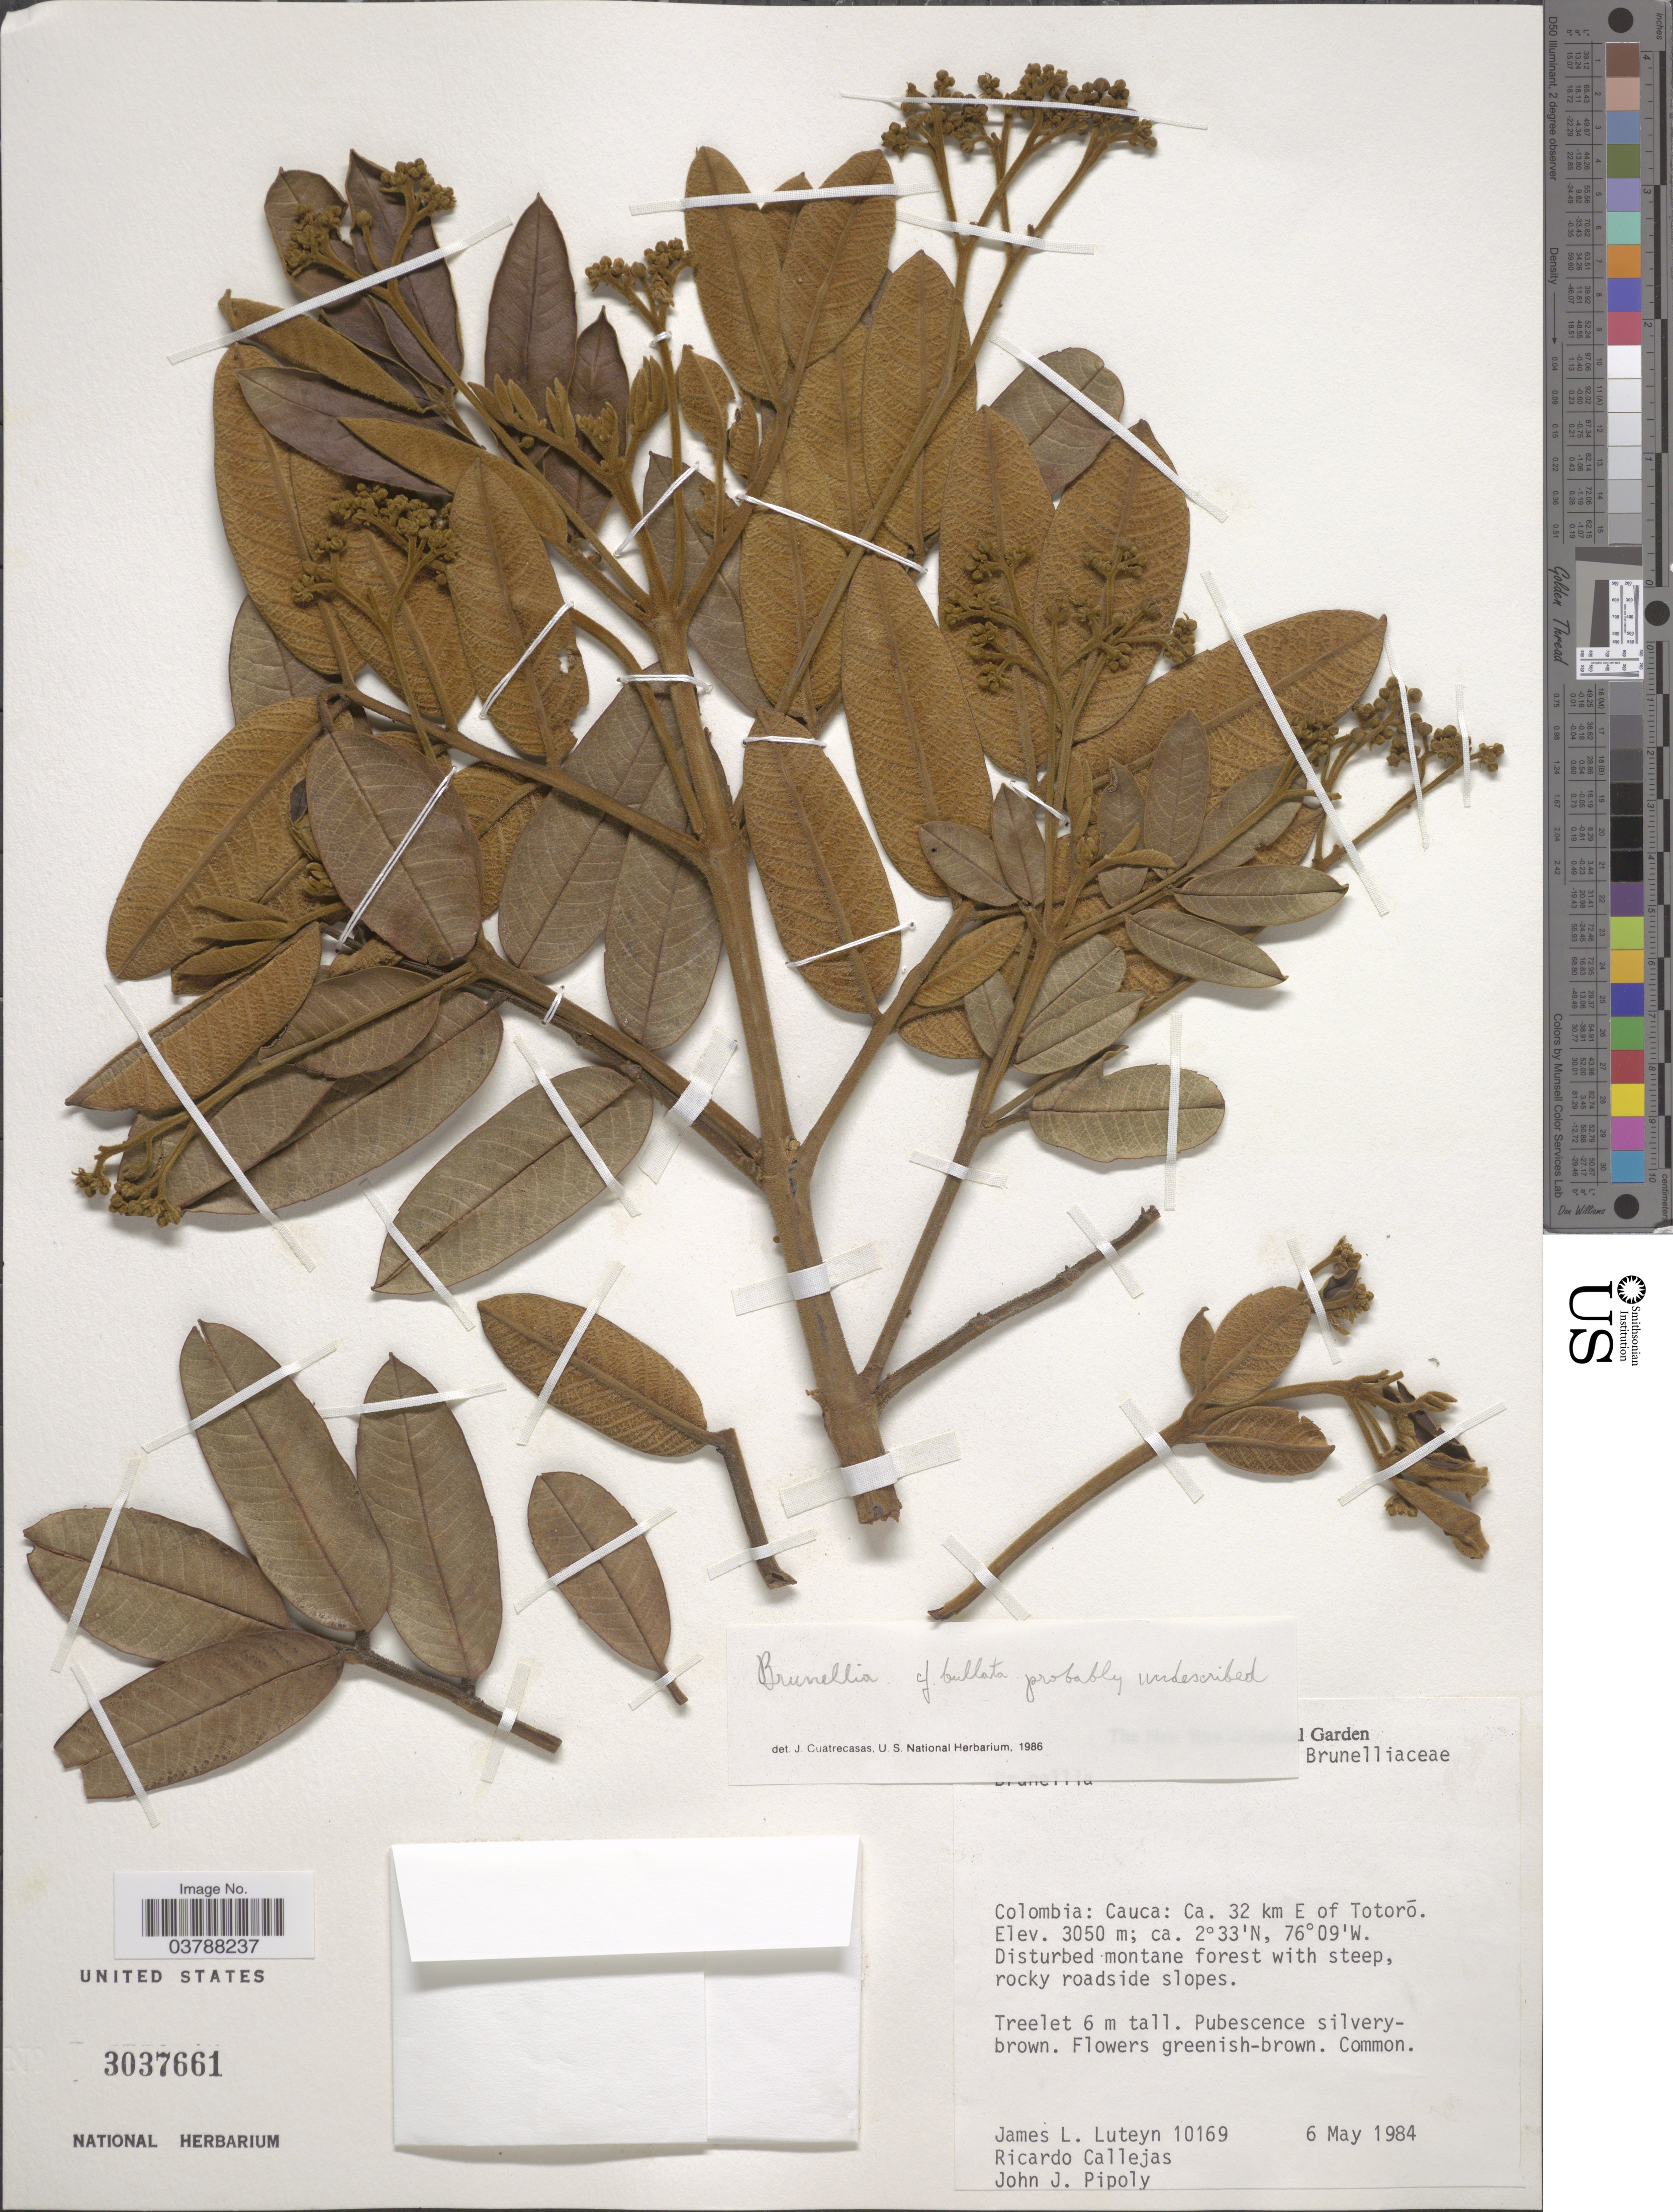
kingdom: Plantae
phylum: Tracheophyta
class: Magnoliopsida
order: Oxalidales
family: Brunelliaceae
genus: Brunellia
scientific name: Brunellia bullata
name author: Cuatrec.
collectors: J. Luteyn, R. Callejas & J. J. Pipoly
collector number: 10169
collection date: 1984-05-06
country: Colombia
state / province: Cauca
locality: Ca. 32 km E of Totoró.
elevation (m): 3050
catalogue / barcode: US 3037661